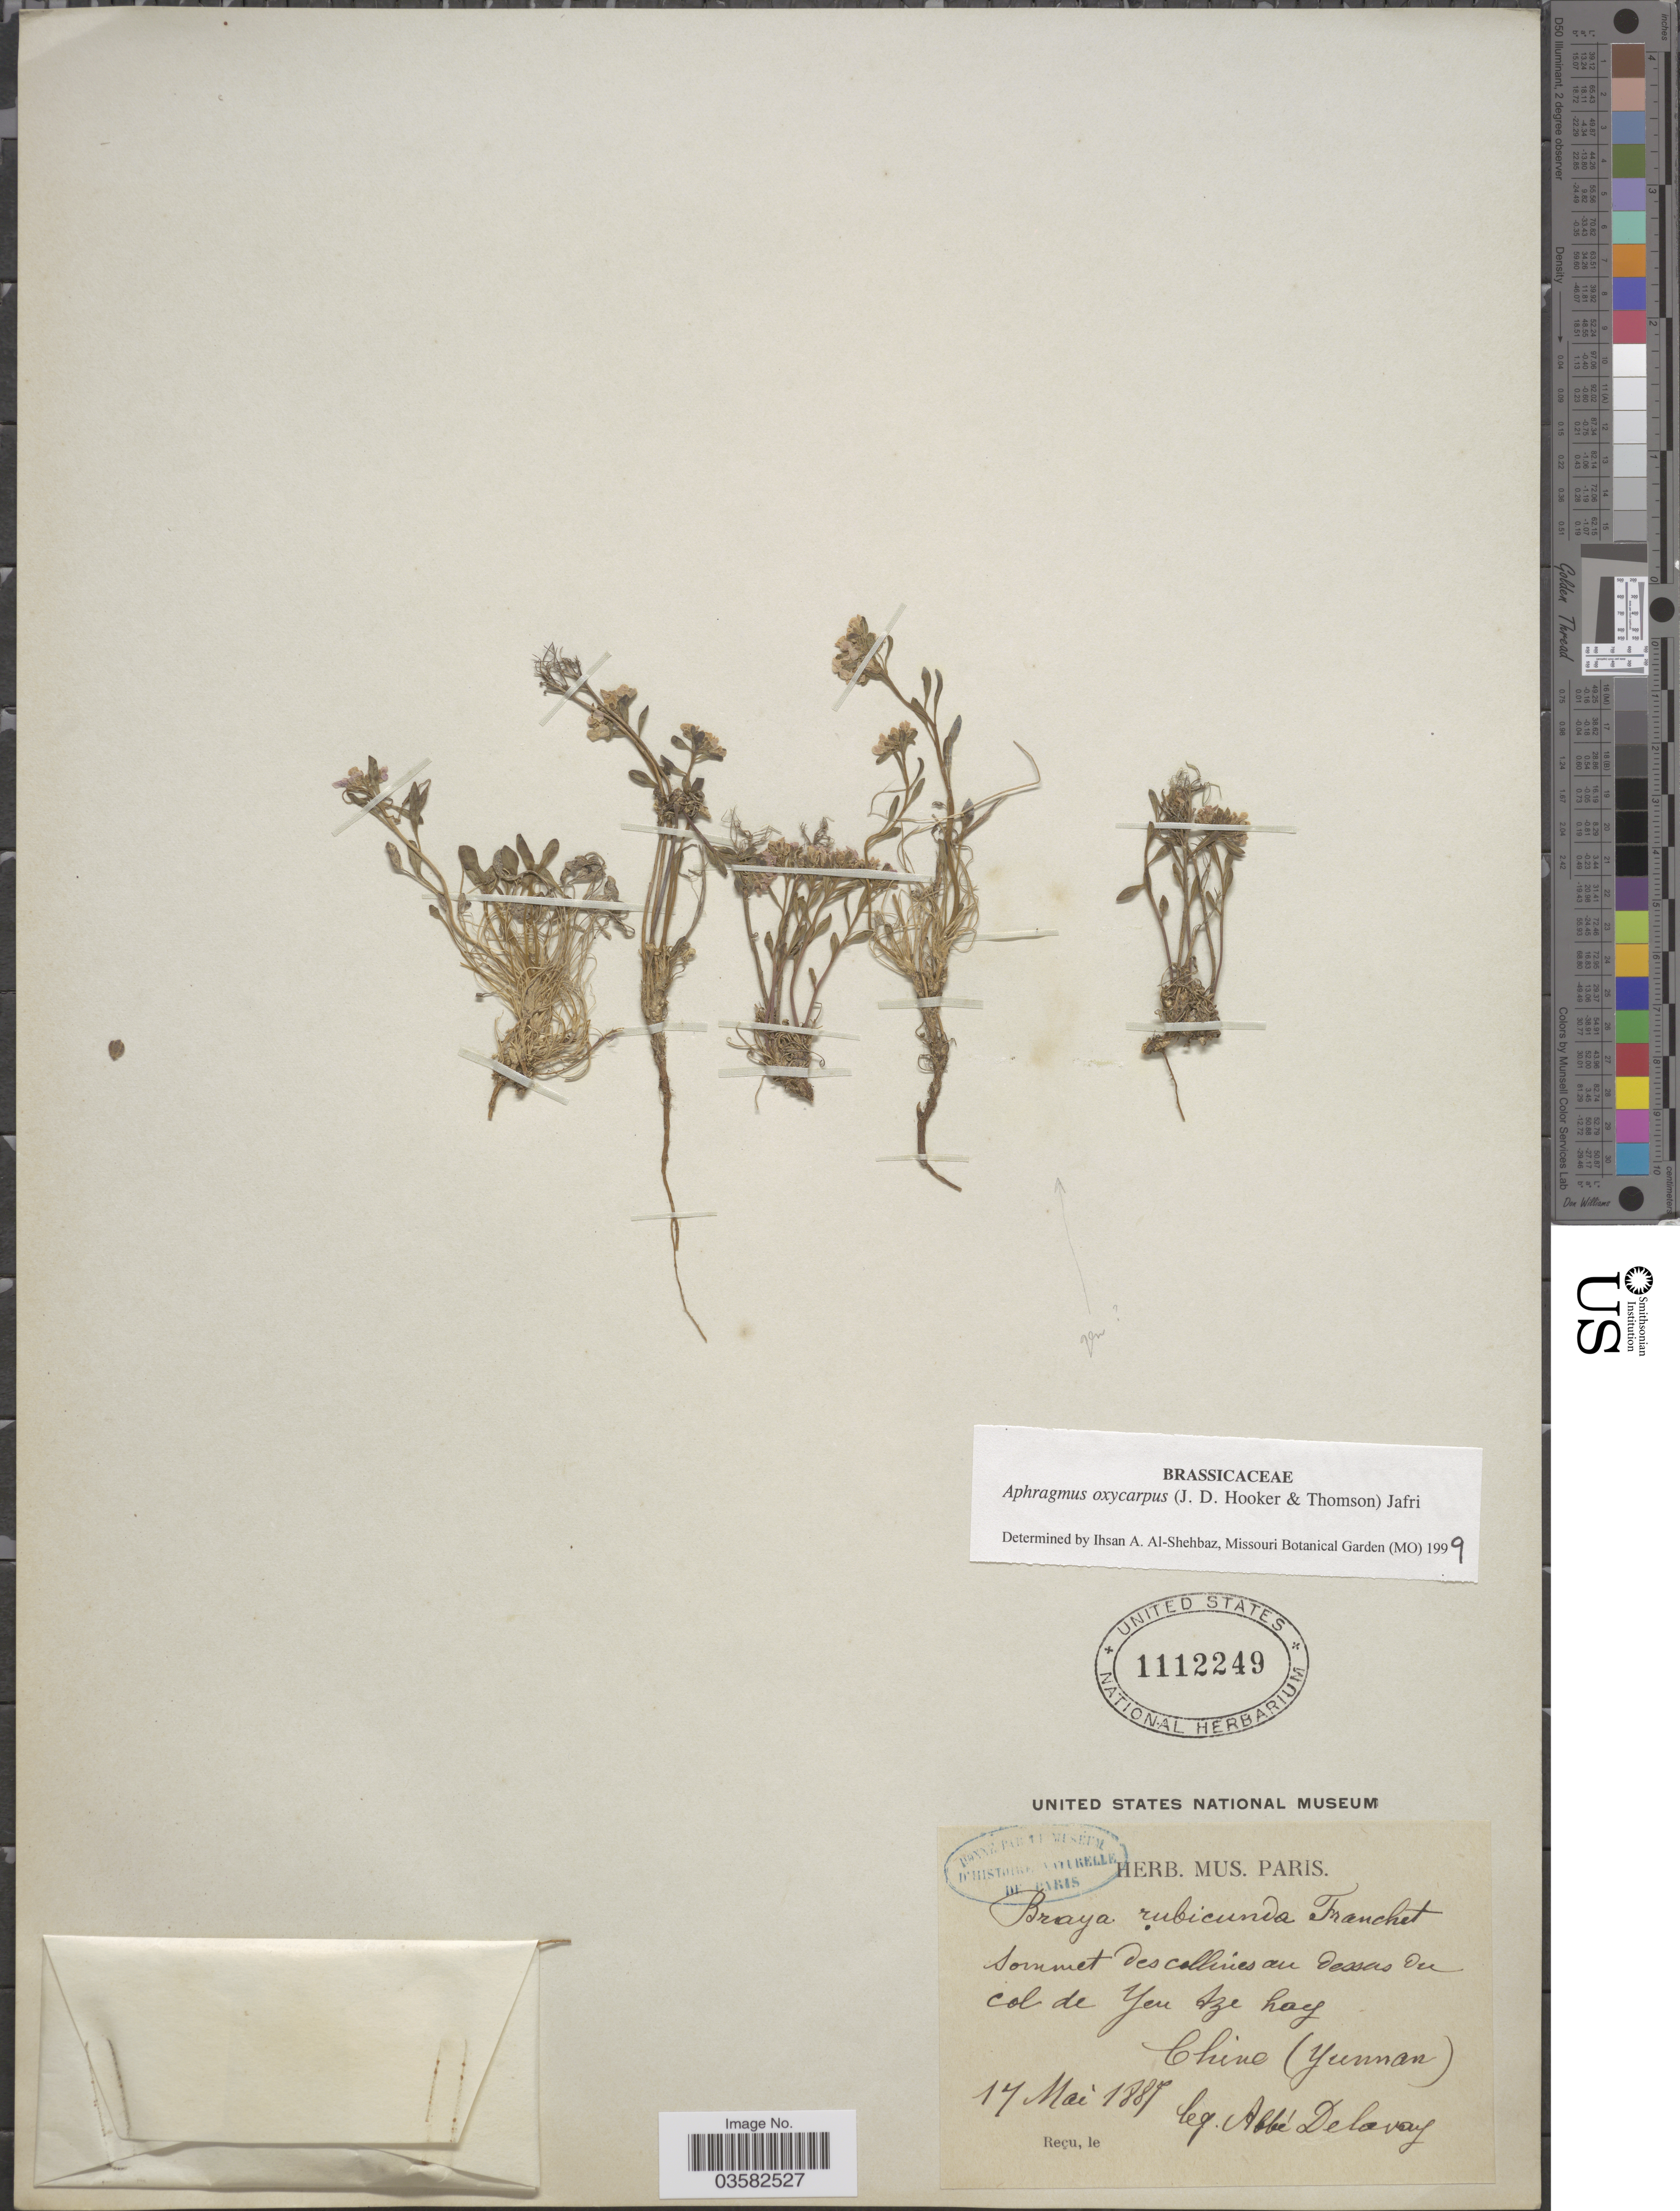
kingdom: Plantae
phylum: Tracheophyta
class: Magnoliopsida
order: Brassicales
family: Brassicaceae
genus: Aphragmus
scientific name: Aphragmus oxycarpus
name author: (Hook. f. & Thoms.) Jafri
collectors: Abbé Delavay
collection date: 1887-05-17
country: China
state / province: Yunnan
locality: Sommet des collines au dessers du col de Yen Sze hay Chine.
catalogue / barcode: US 1112249